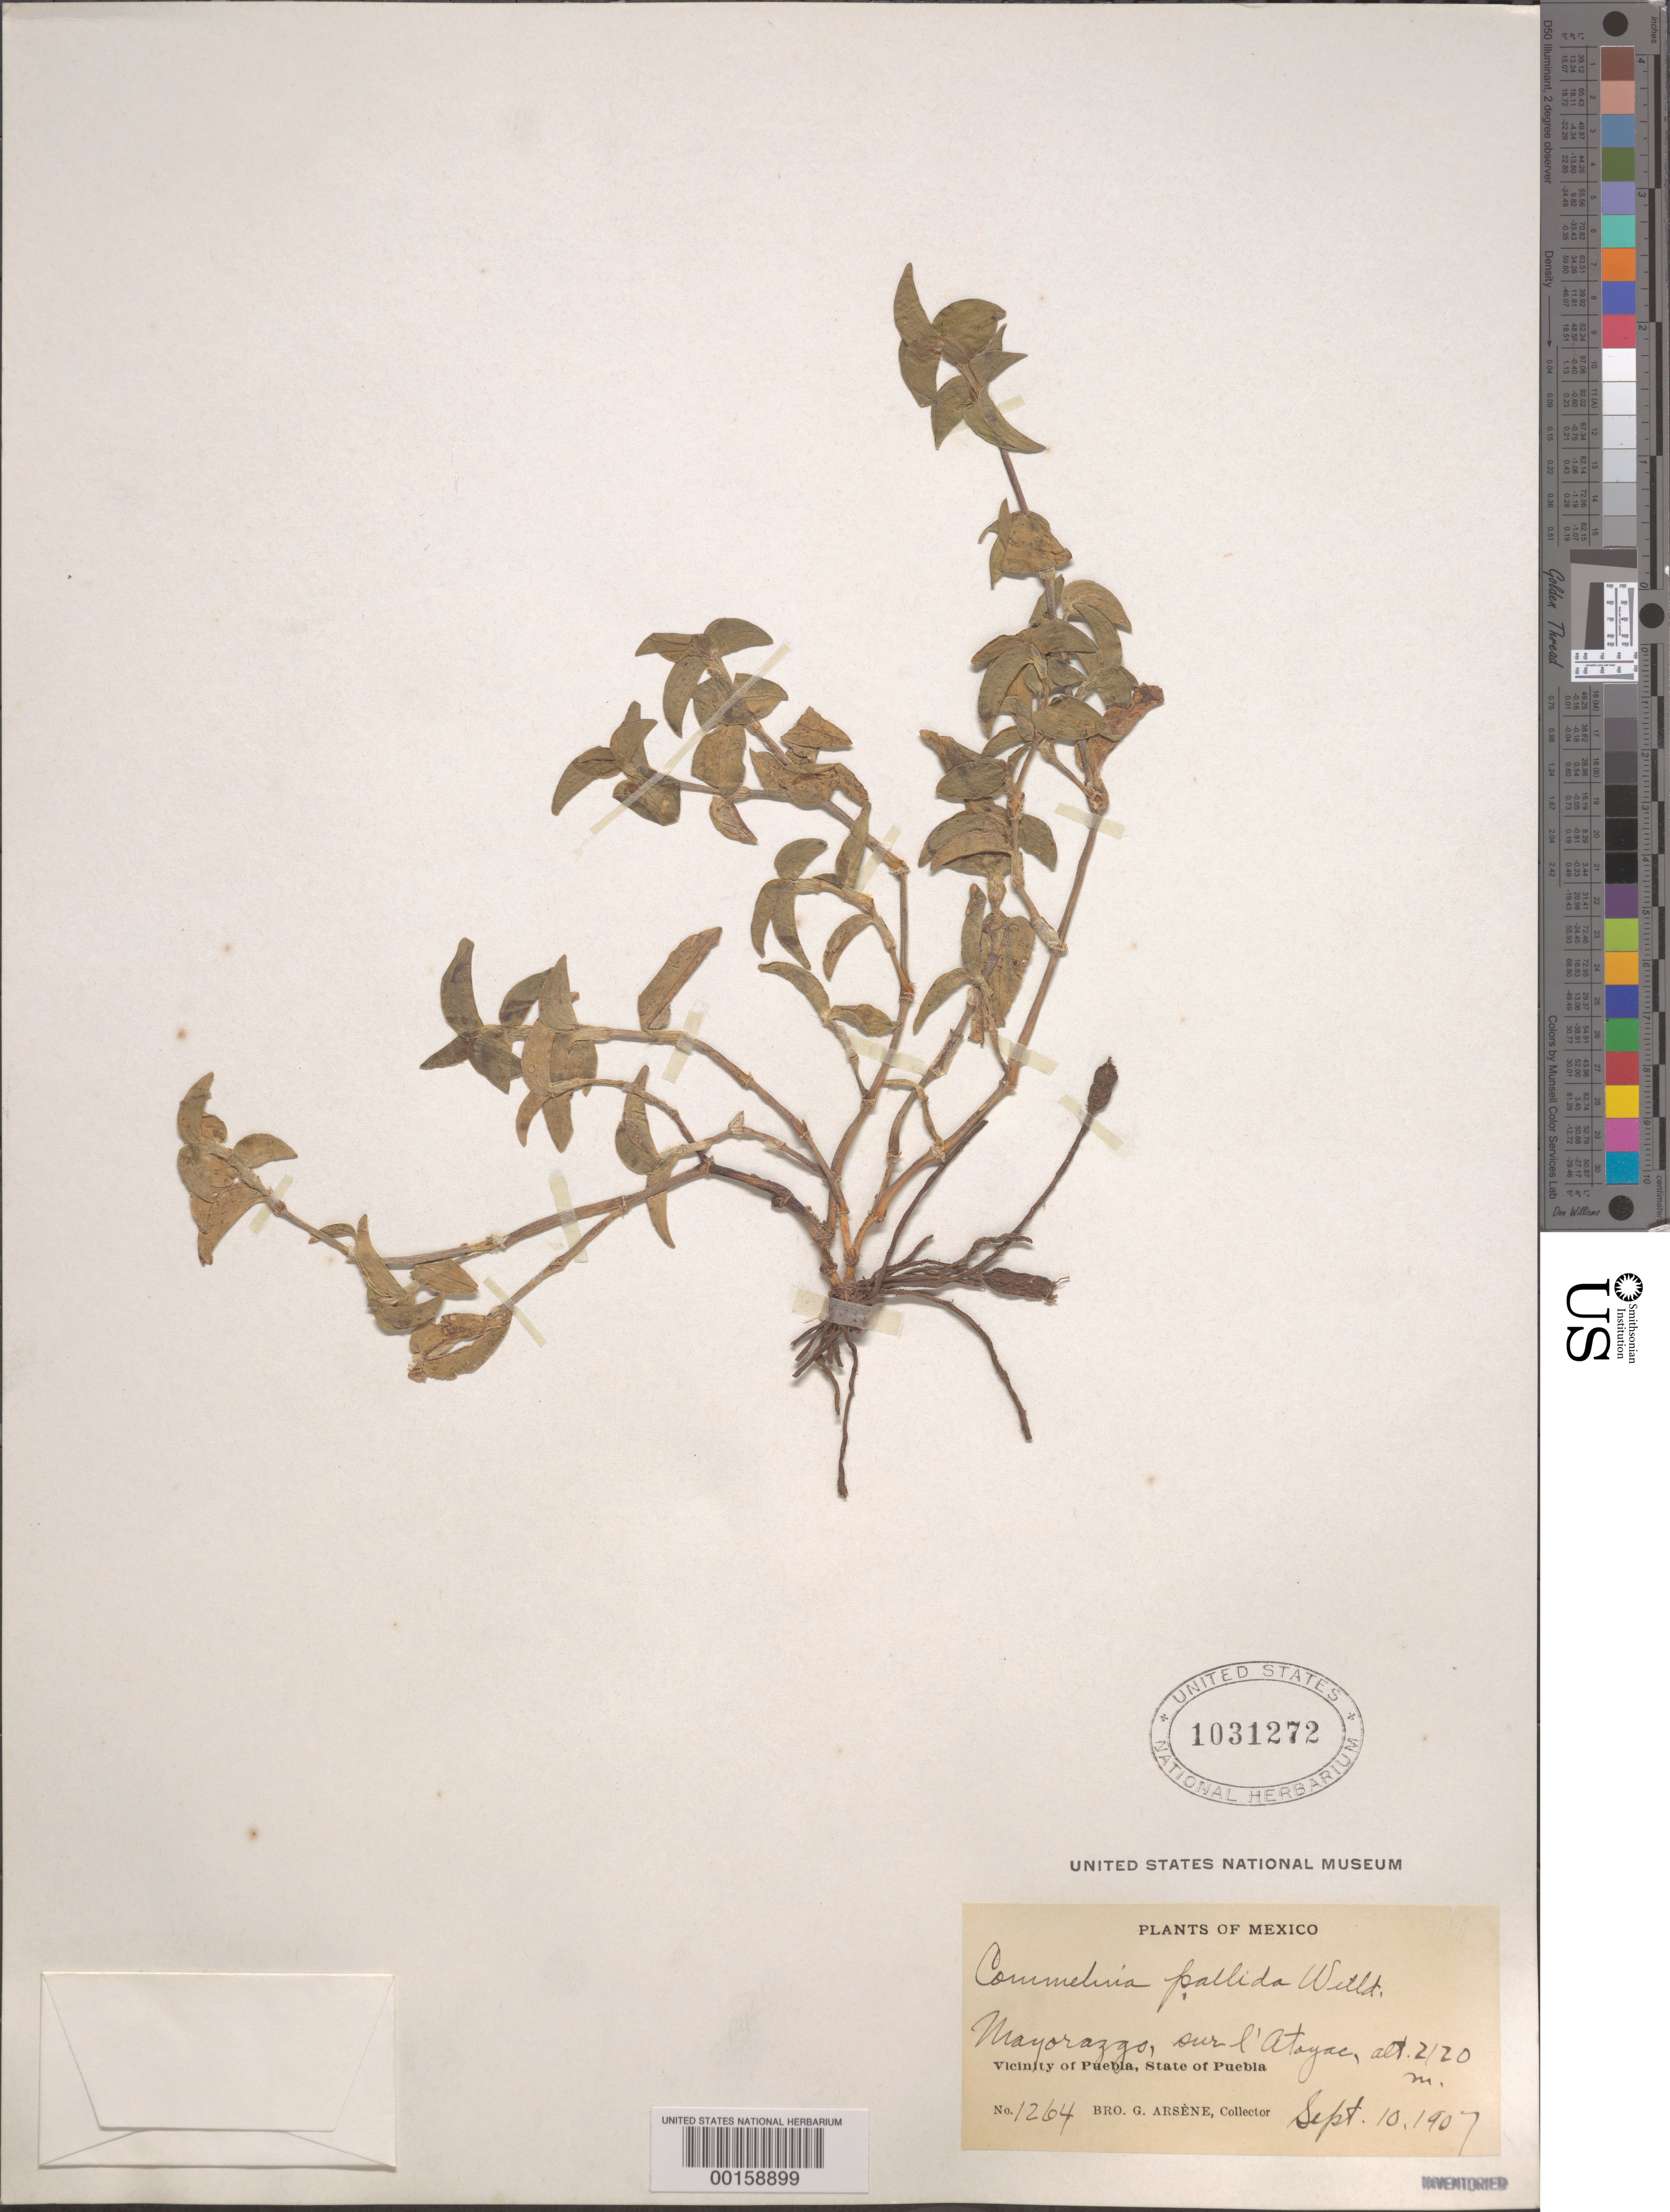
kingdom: Plantae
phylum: Tracheophyta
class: Liliopsida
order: Commelinales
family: Commelinaceae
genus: Commelina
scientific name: Commelina pallida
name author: Willd.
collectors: Bro. G. Arsène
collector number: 1264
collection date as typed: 10 Sep 1907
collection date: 1907-09-10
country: Mexico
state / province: Puebla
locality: Mayorazgo; near l'Atoyac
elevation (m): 2120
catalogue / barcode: US 1031272